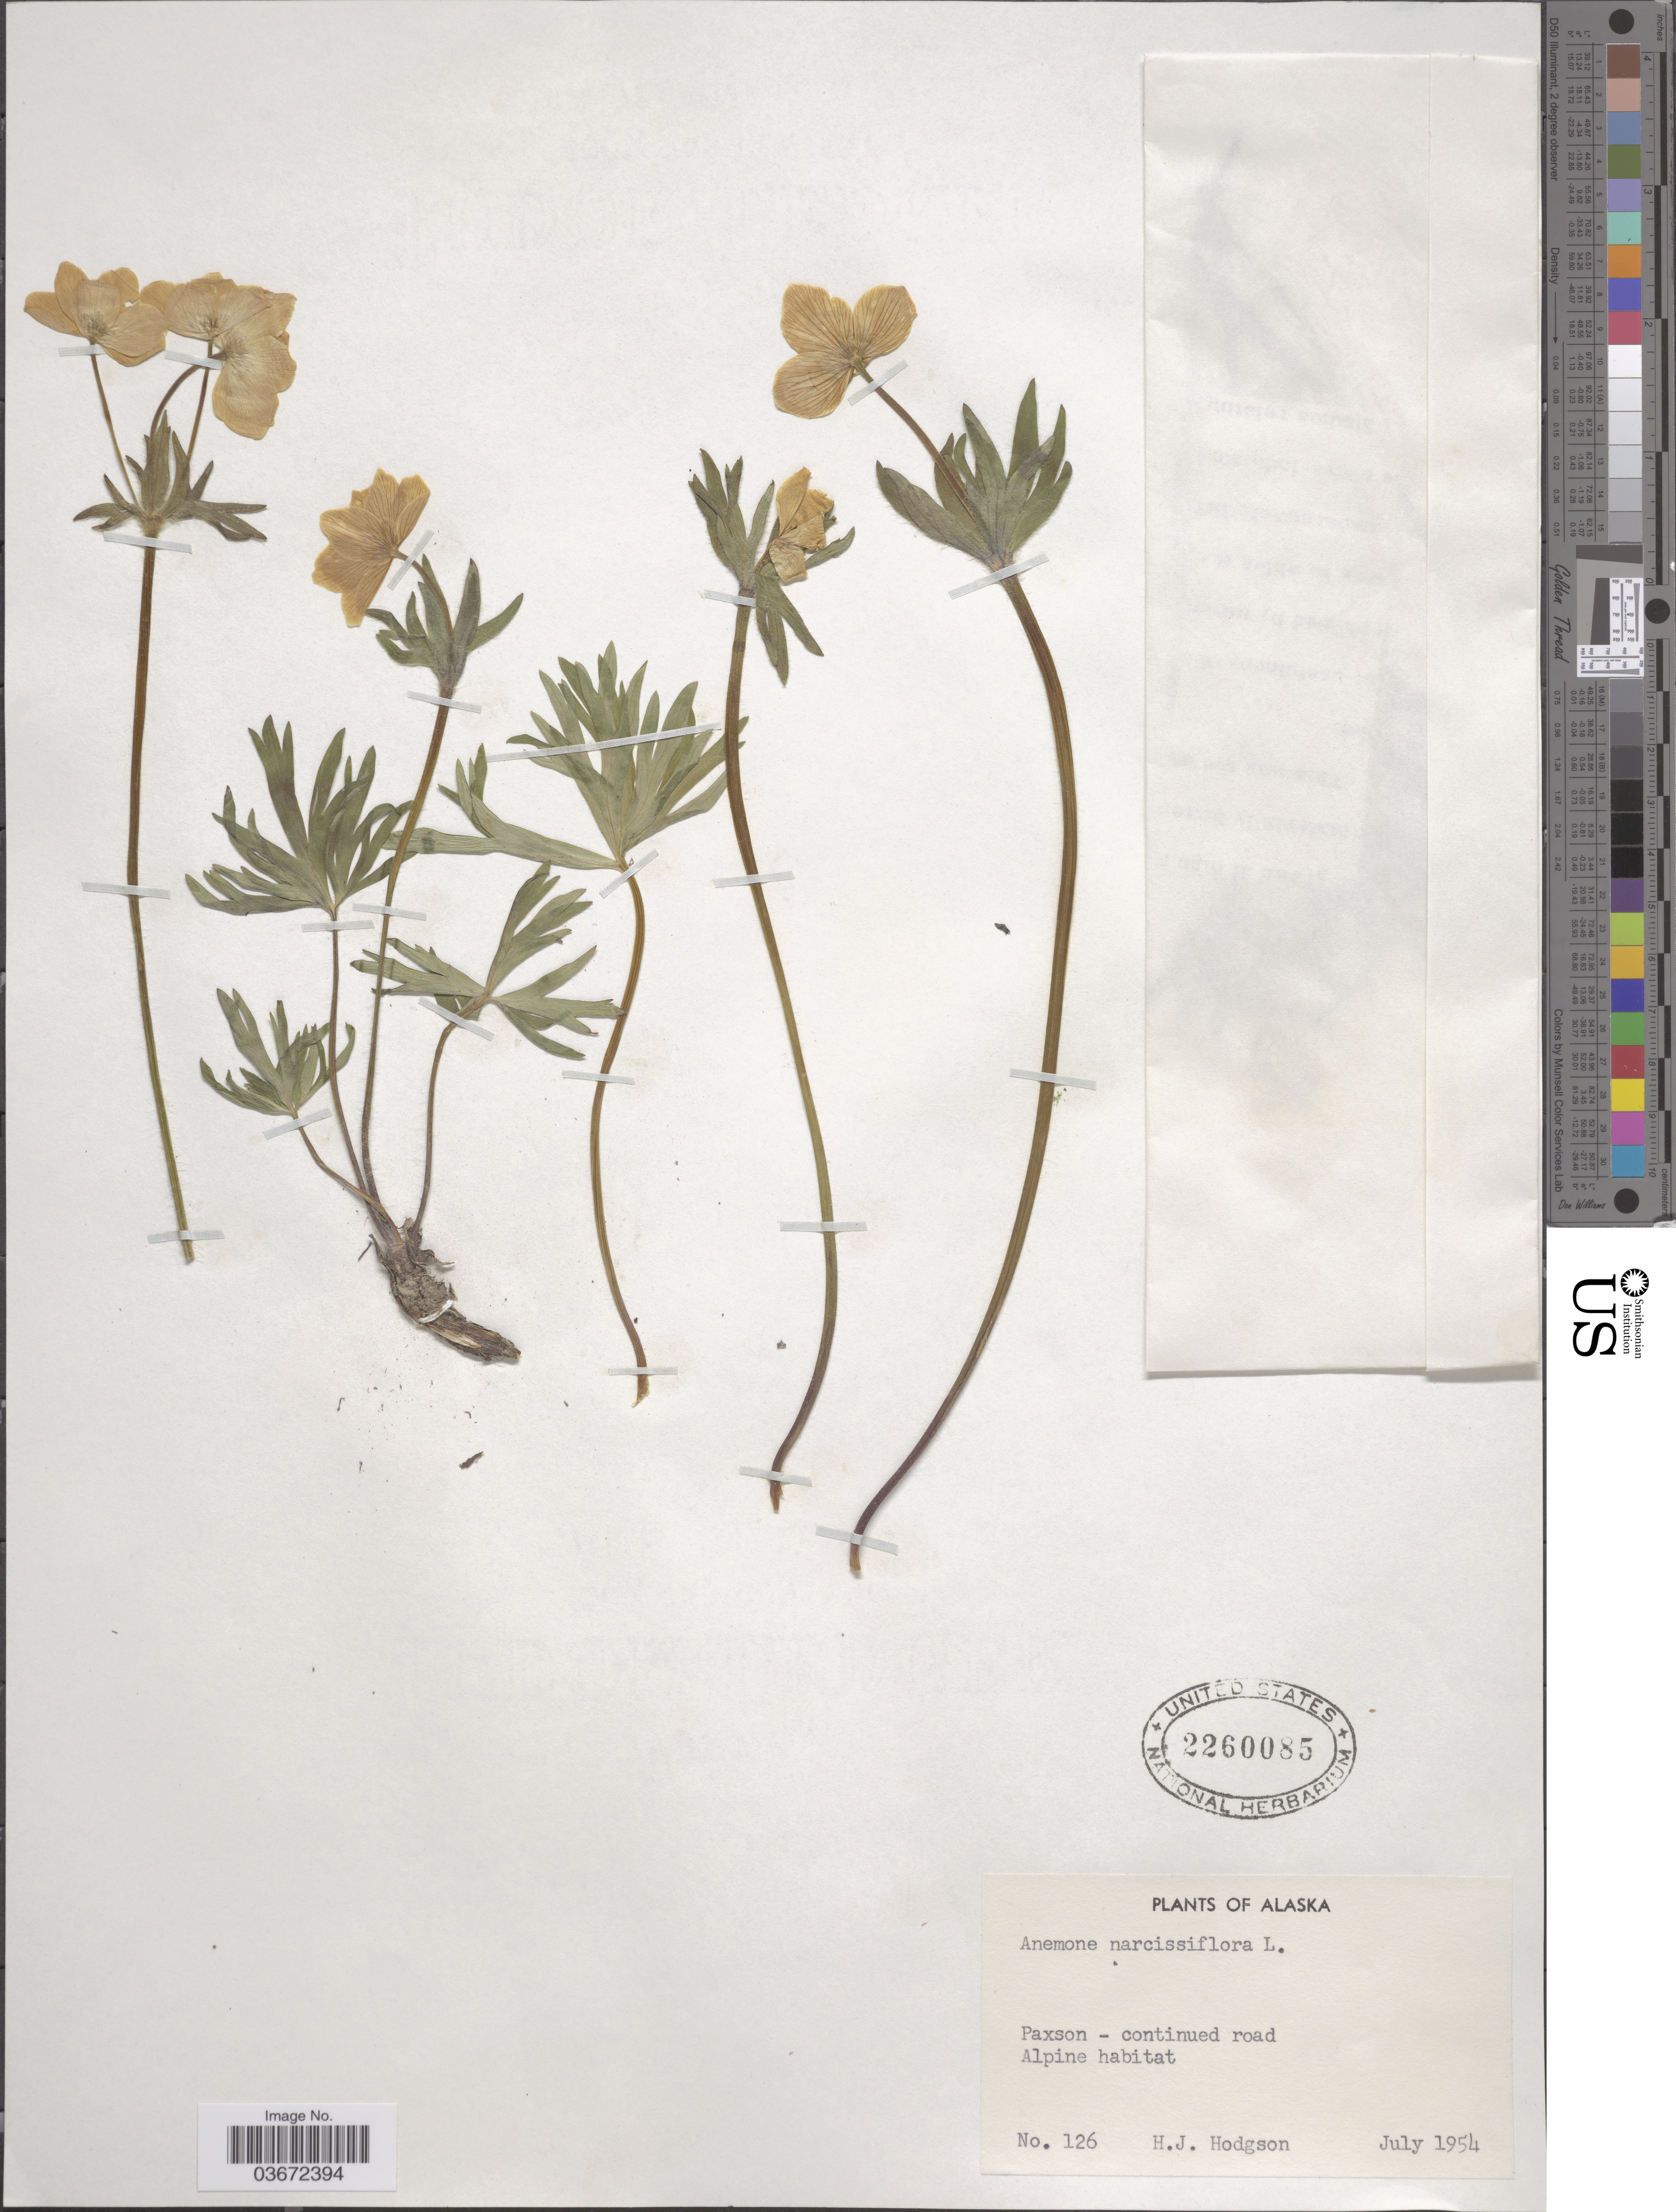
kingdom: Plantae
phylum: Tracheophyta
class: Magnoliopsida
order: Ranunculales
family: Ranunculaceae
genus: Anemone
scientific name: Anemone narcissiflora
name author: L.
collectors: H. J. Hodgson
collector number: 126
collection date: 1954-07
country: United States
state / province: Alaska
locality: Paxson - continued road.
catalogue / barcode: US 2260085